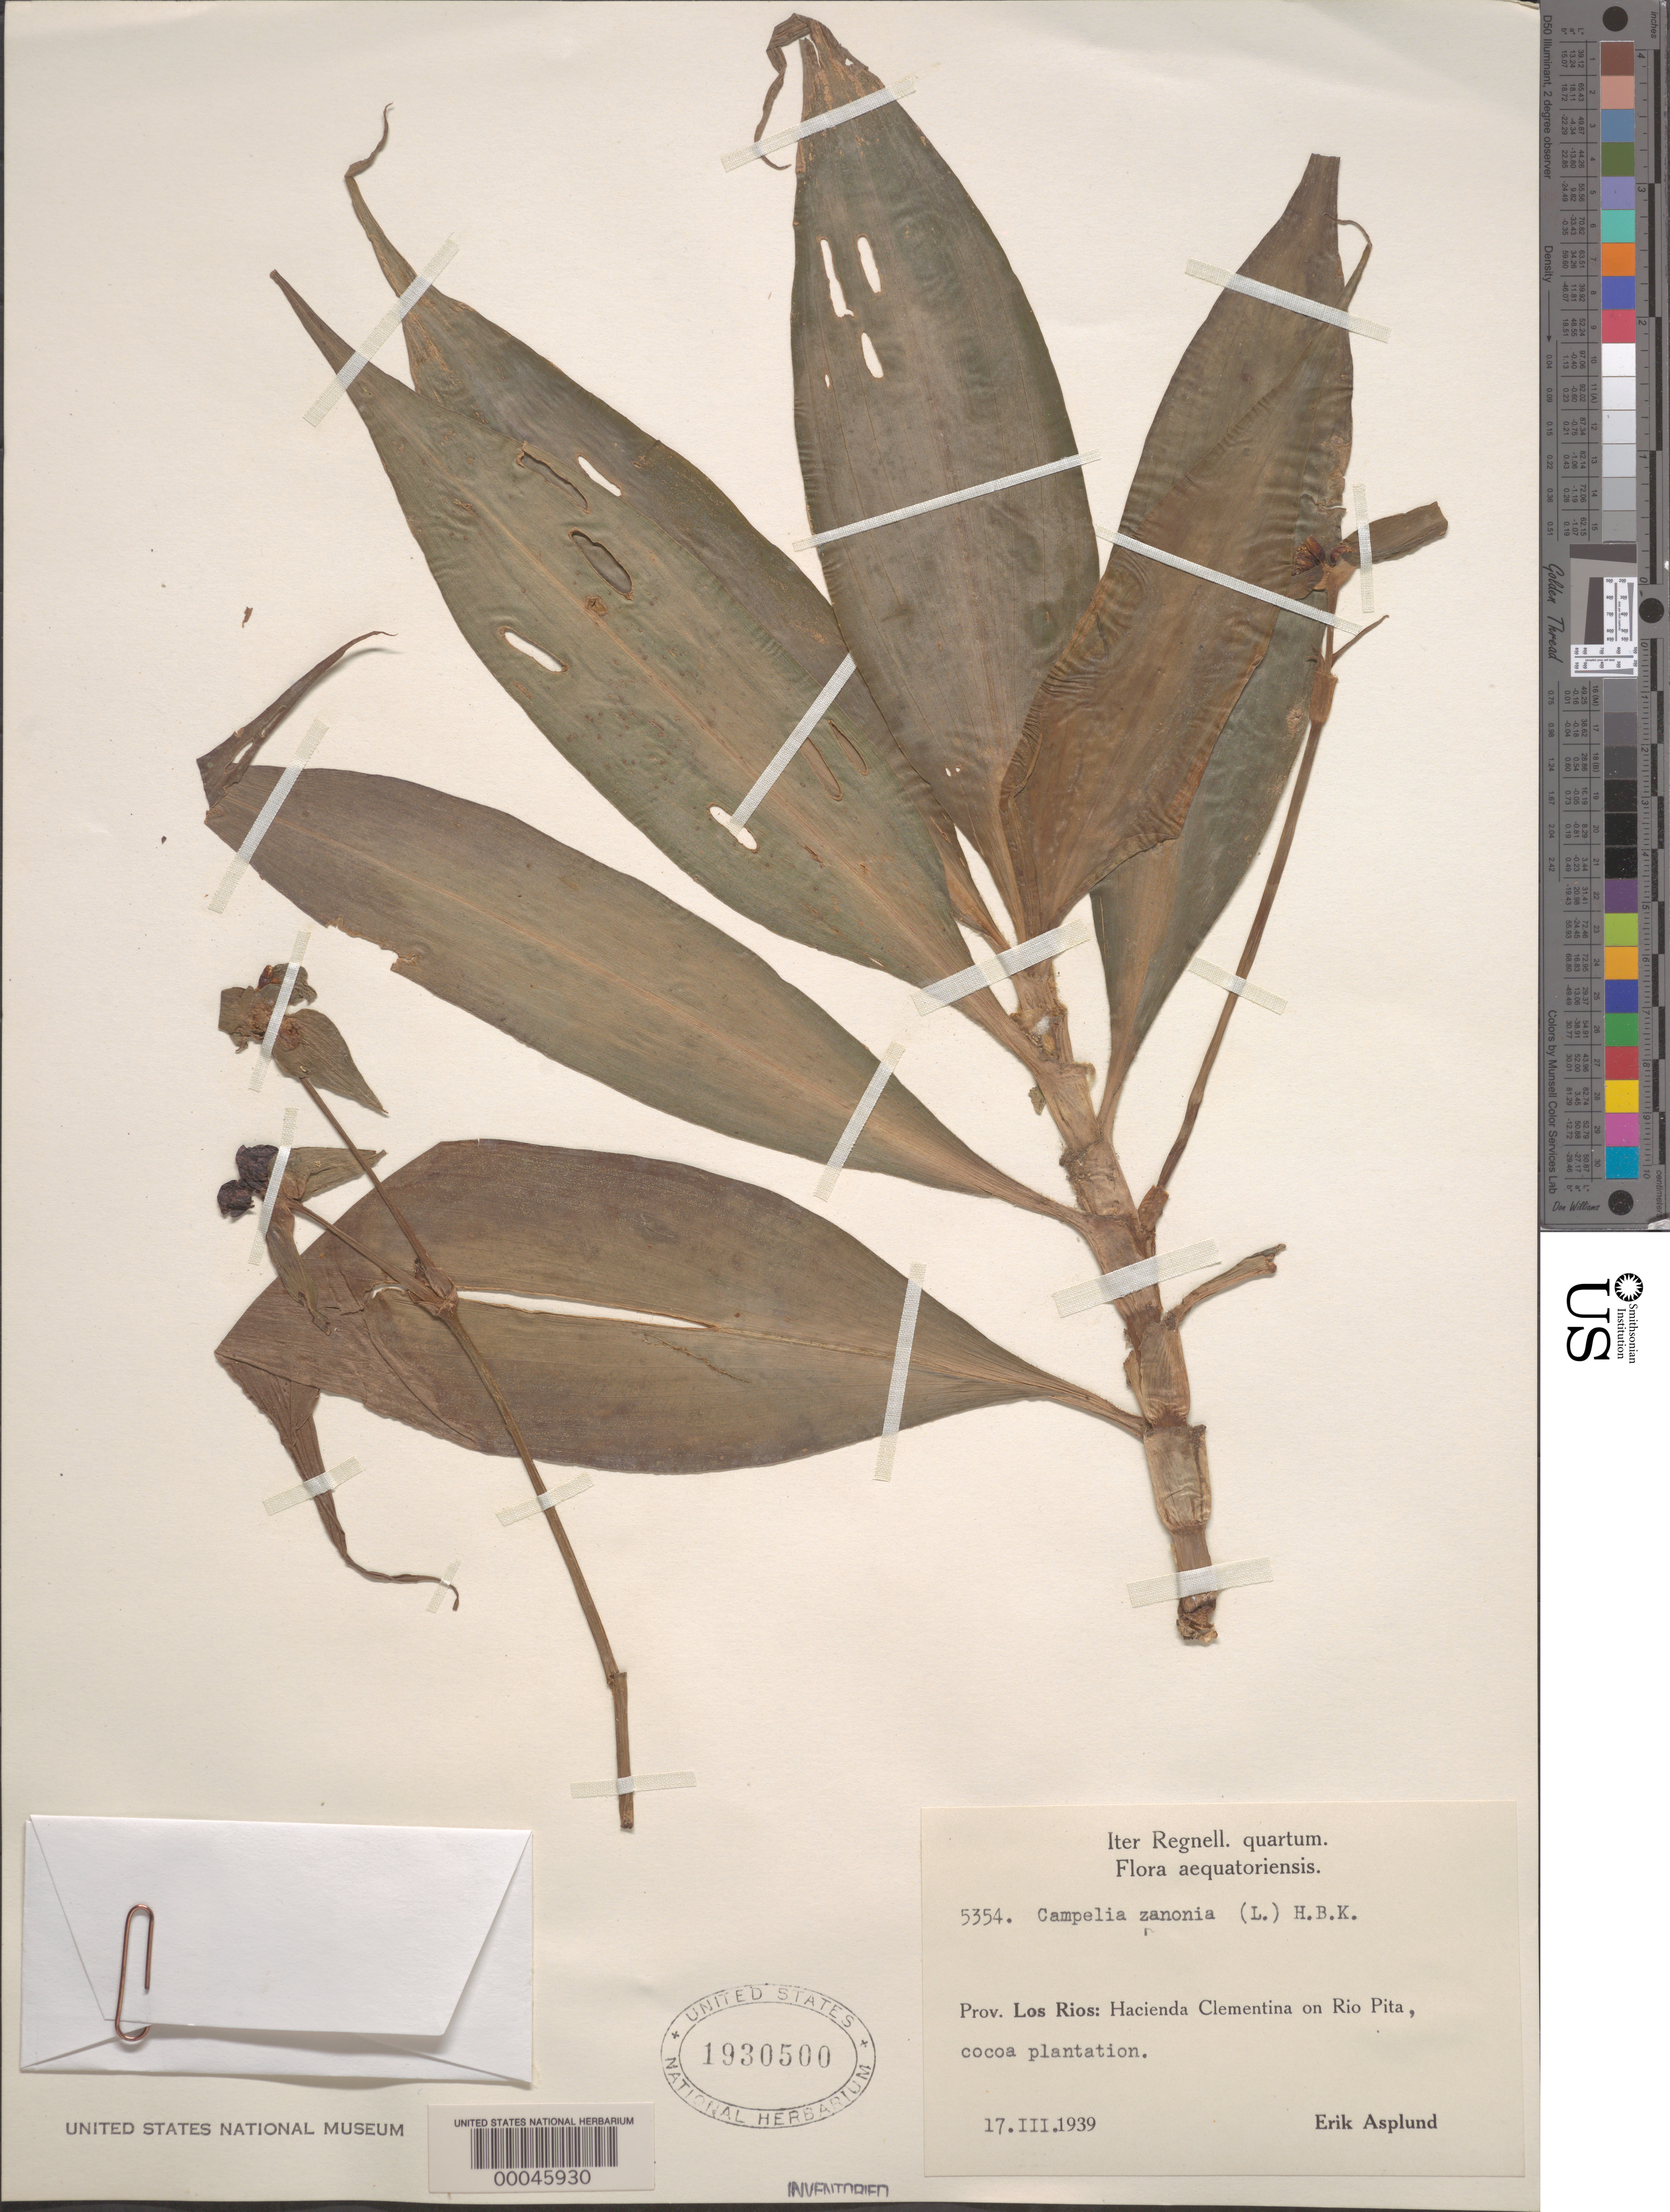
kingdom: Plantae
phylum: Tracheophyta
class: Liliopsida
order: Commelinales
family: Commelinaceae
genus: Tradescantia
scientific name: Tradescantia zanonia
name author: (L.) Sw.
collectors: E. Asplund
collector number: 5354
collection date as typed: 17 Mar 1939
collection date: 1939-03-17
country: Ecuador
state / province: Los Ríos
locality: Rio pita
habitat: Cocoa plantation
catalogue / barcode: US 1930500